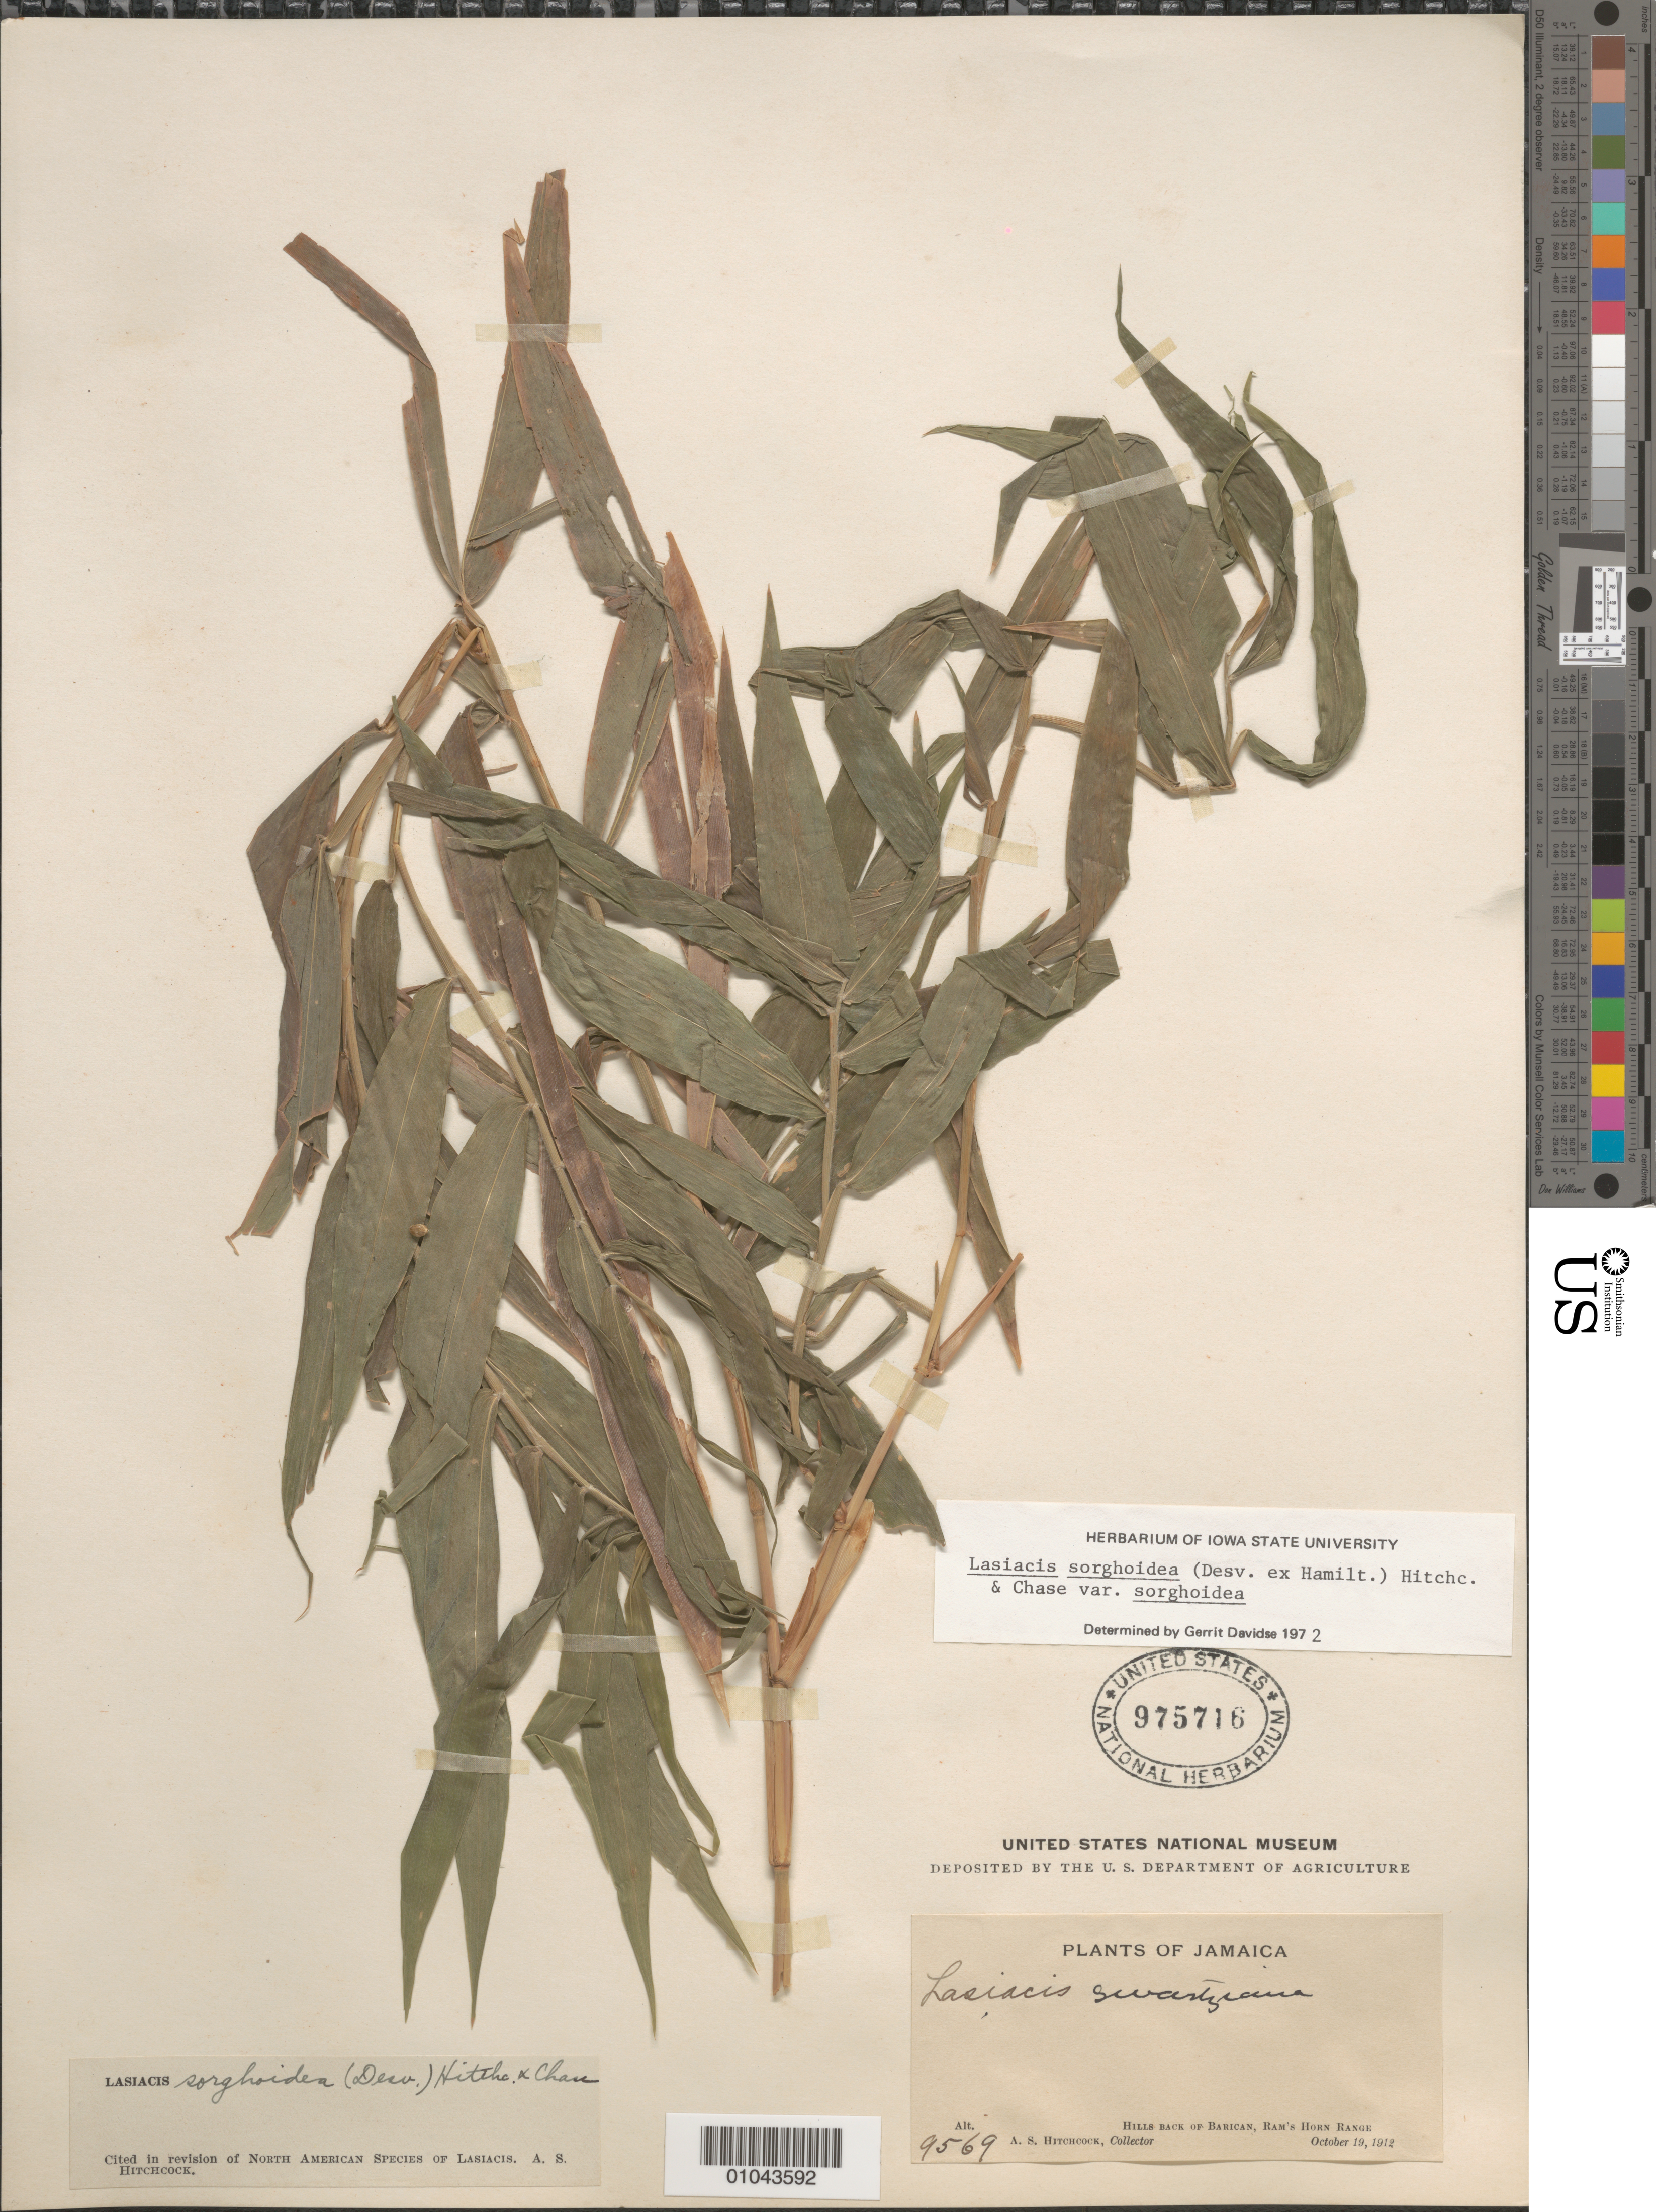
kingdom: Plantae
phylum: Tracheophyta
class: Liliopsida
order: Poales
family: Poaceae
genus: Lasiacis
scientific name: Lasiacis sorghoidea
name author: (Desv. ex Ham.) Hitchc. & Chase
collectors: A. S. Hitchcock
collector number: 9569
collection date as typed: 19 Oct 1912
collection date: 1912-10-19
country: Jamaica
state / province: Saint Andrew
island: Jamaica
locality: Hills Back of Barican, Rams Horn Range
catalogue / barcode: US 975716